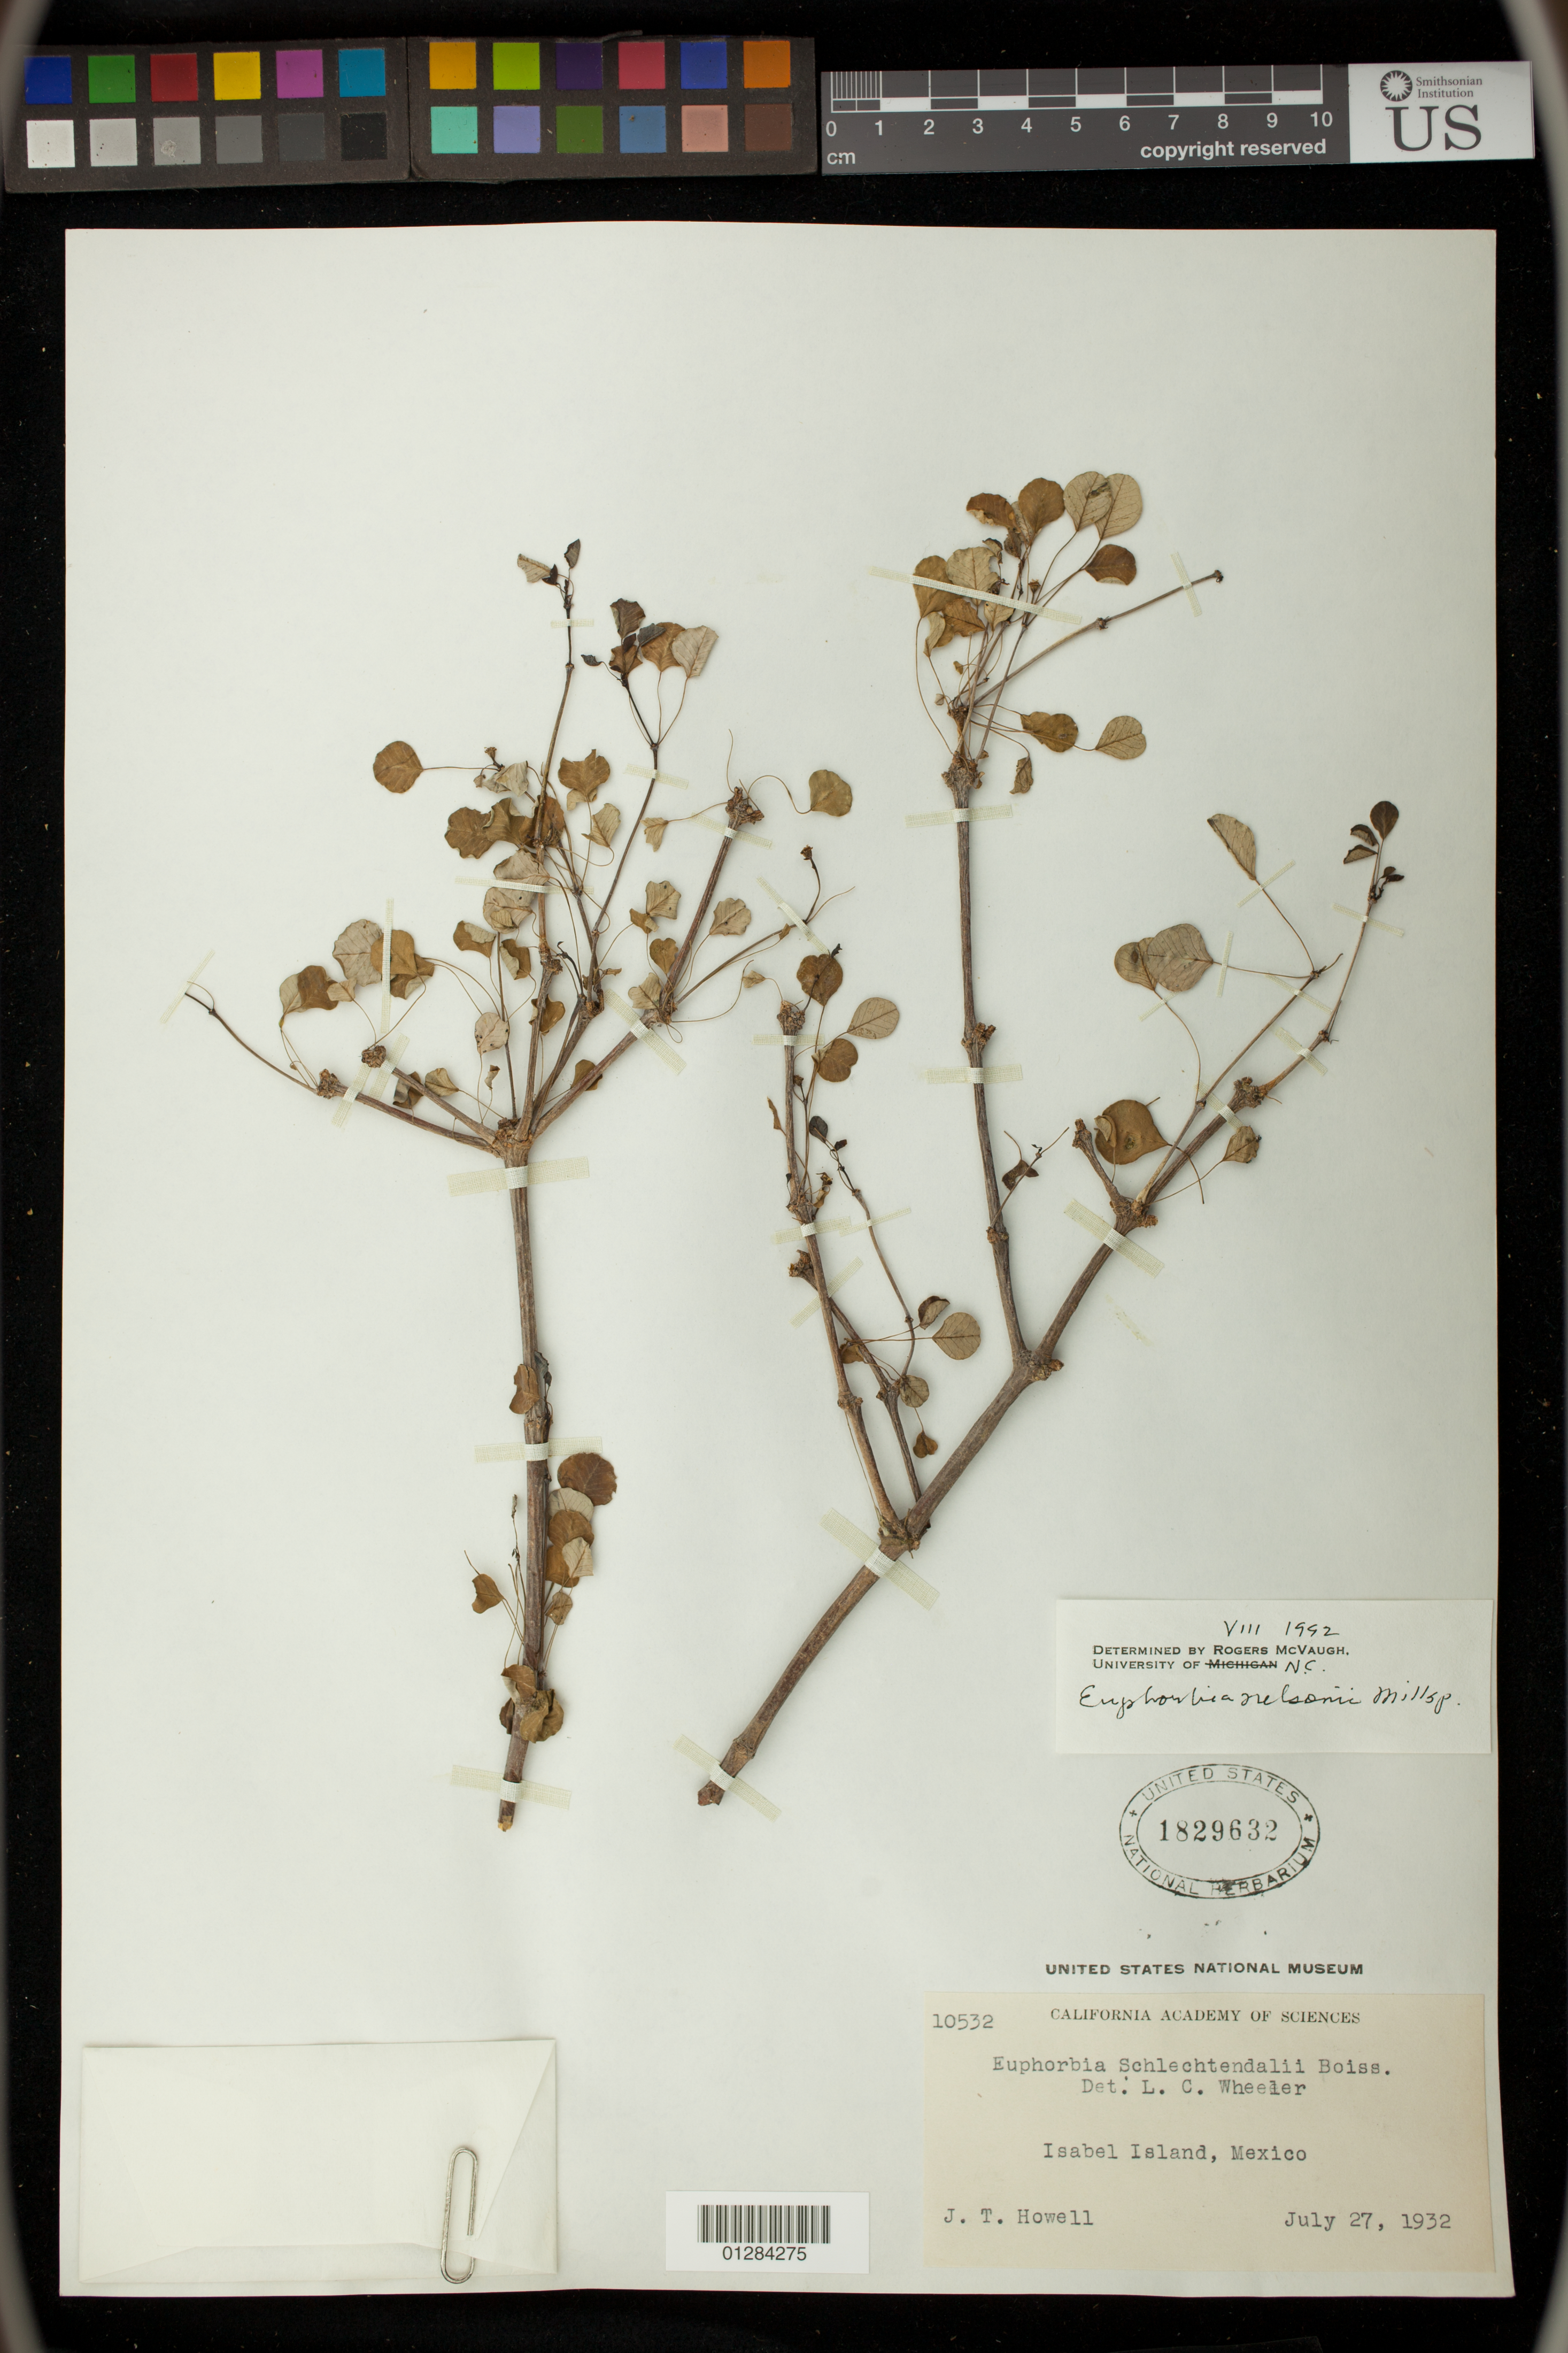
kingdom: Plantae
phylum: Tracheophyta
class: Magnoliopsida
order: Malpighiales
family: Euphorbiaceae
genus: Euphorbia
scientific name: Euphorbia schlechtendalii var. schlechtendalii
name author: Boiss.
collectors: J. T. Howell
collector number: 10532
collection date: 1932-07-27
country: Mexico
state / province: Nayarit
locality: Isabel Island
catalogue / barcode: US 1829632